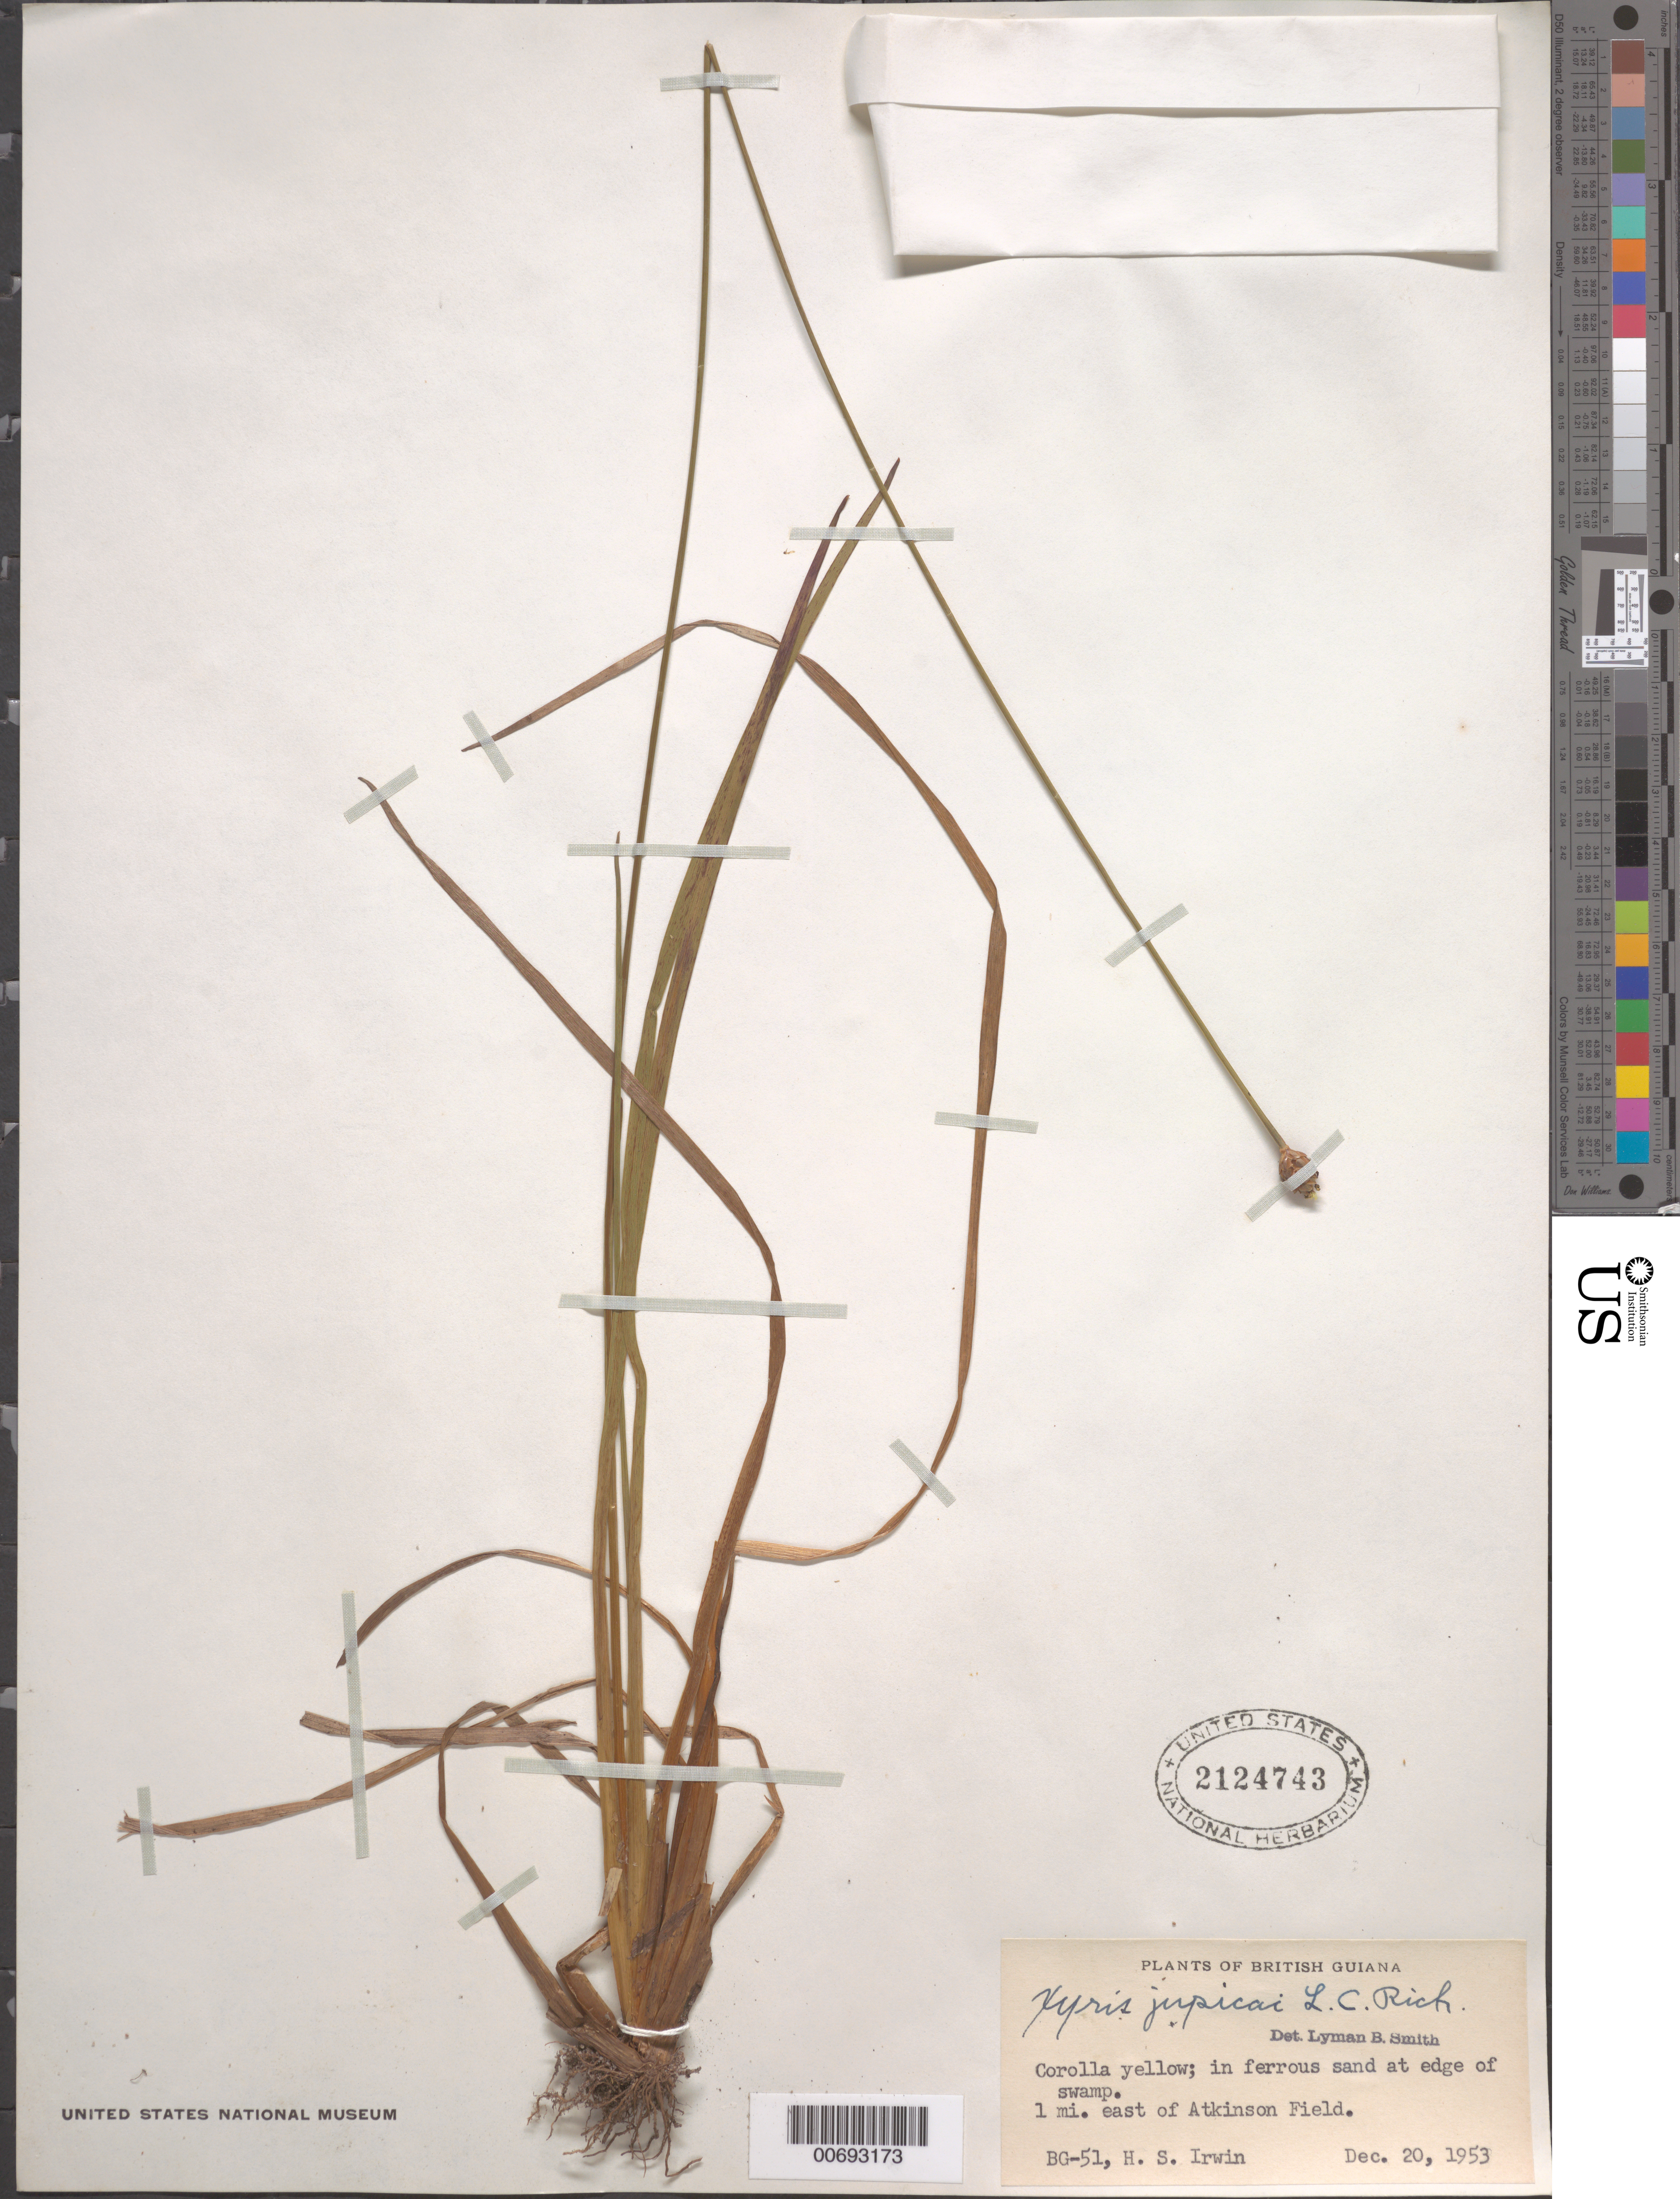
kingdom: Plantae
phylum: Tracheophyta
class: Liliopsida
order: Poales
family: Xyridaceae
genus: Xyris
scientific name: Xyris jupicai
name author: Rich.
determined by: Smith, Lyman B., (US), NMNH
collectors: H. Irwin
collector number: BG 51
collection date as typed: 20-Dec-53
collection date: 1953-12-20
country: Guyana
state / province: Demerara-Mahaica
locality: Atkinson Field, 1 mi. E of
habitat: Ferrous sand at edge of swamp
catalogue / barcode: US 2124743